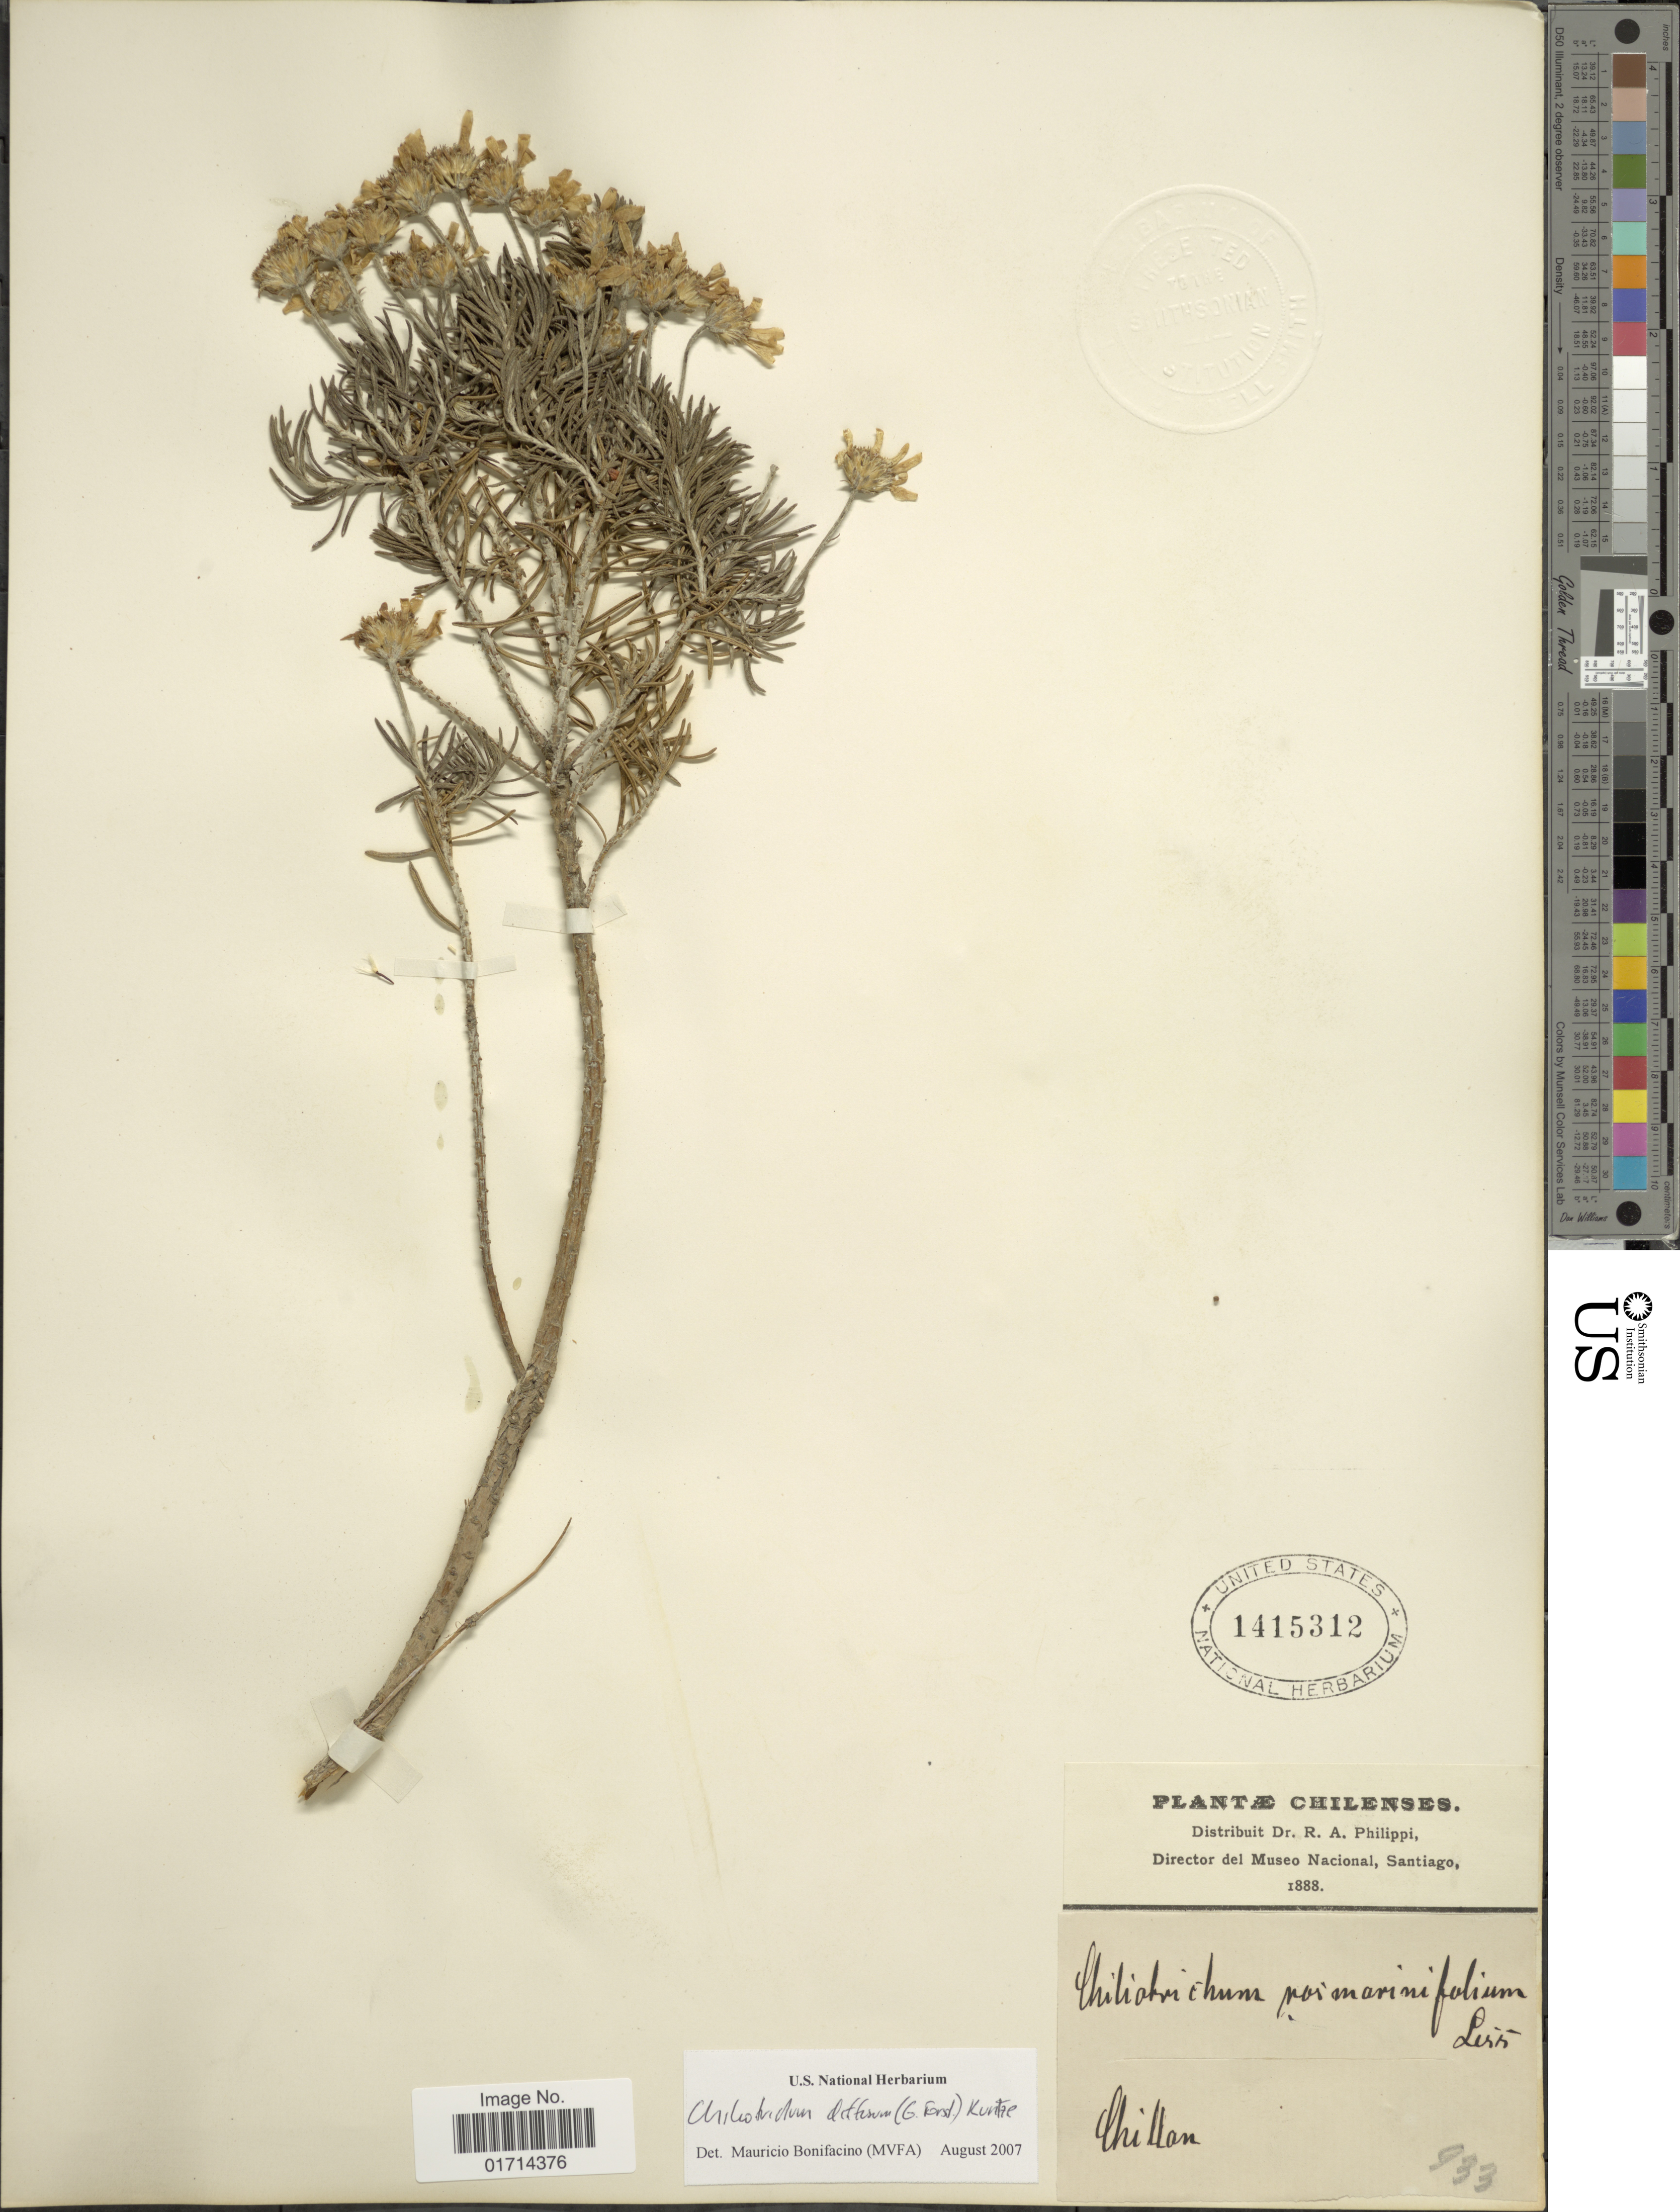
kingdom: Plantae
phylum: Tracheophyta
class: Magnoliopsida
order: Asterales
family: Asteraceae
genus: Chiliotrichum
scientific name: Chiliotrichum rosmarinifolium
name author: Less.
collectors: R. A. Philippi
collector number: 933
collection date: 1888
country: Chile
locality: Chilenses, Chillan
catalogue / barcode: US 1415312